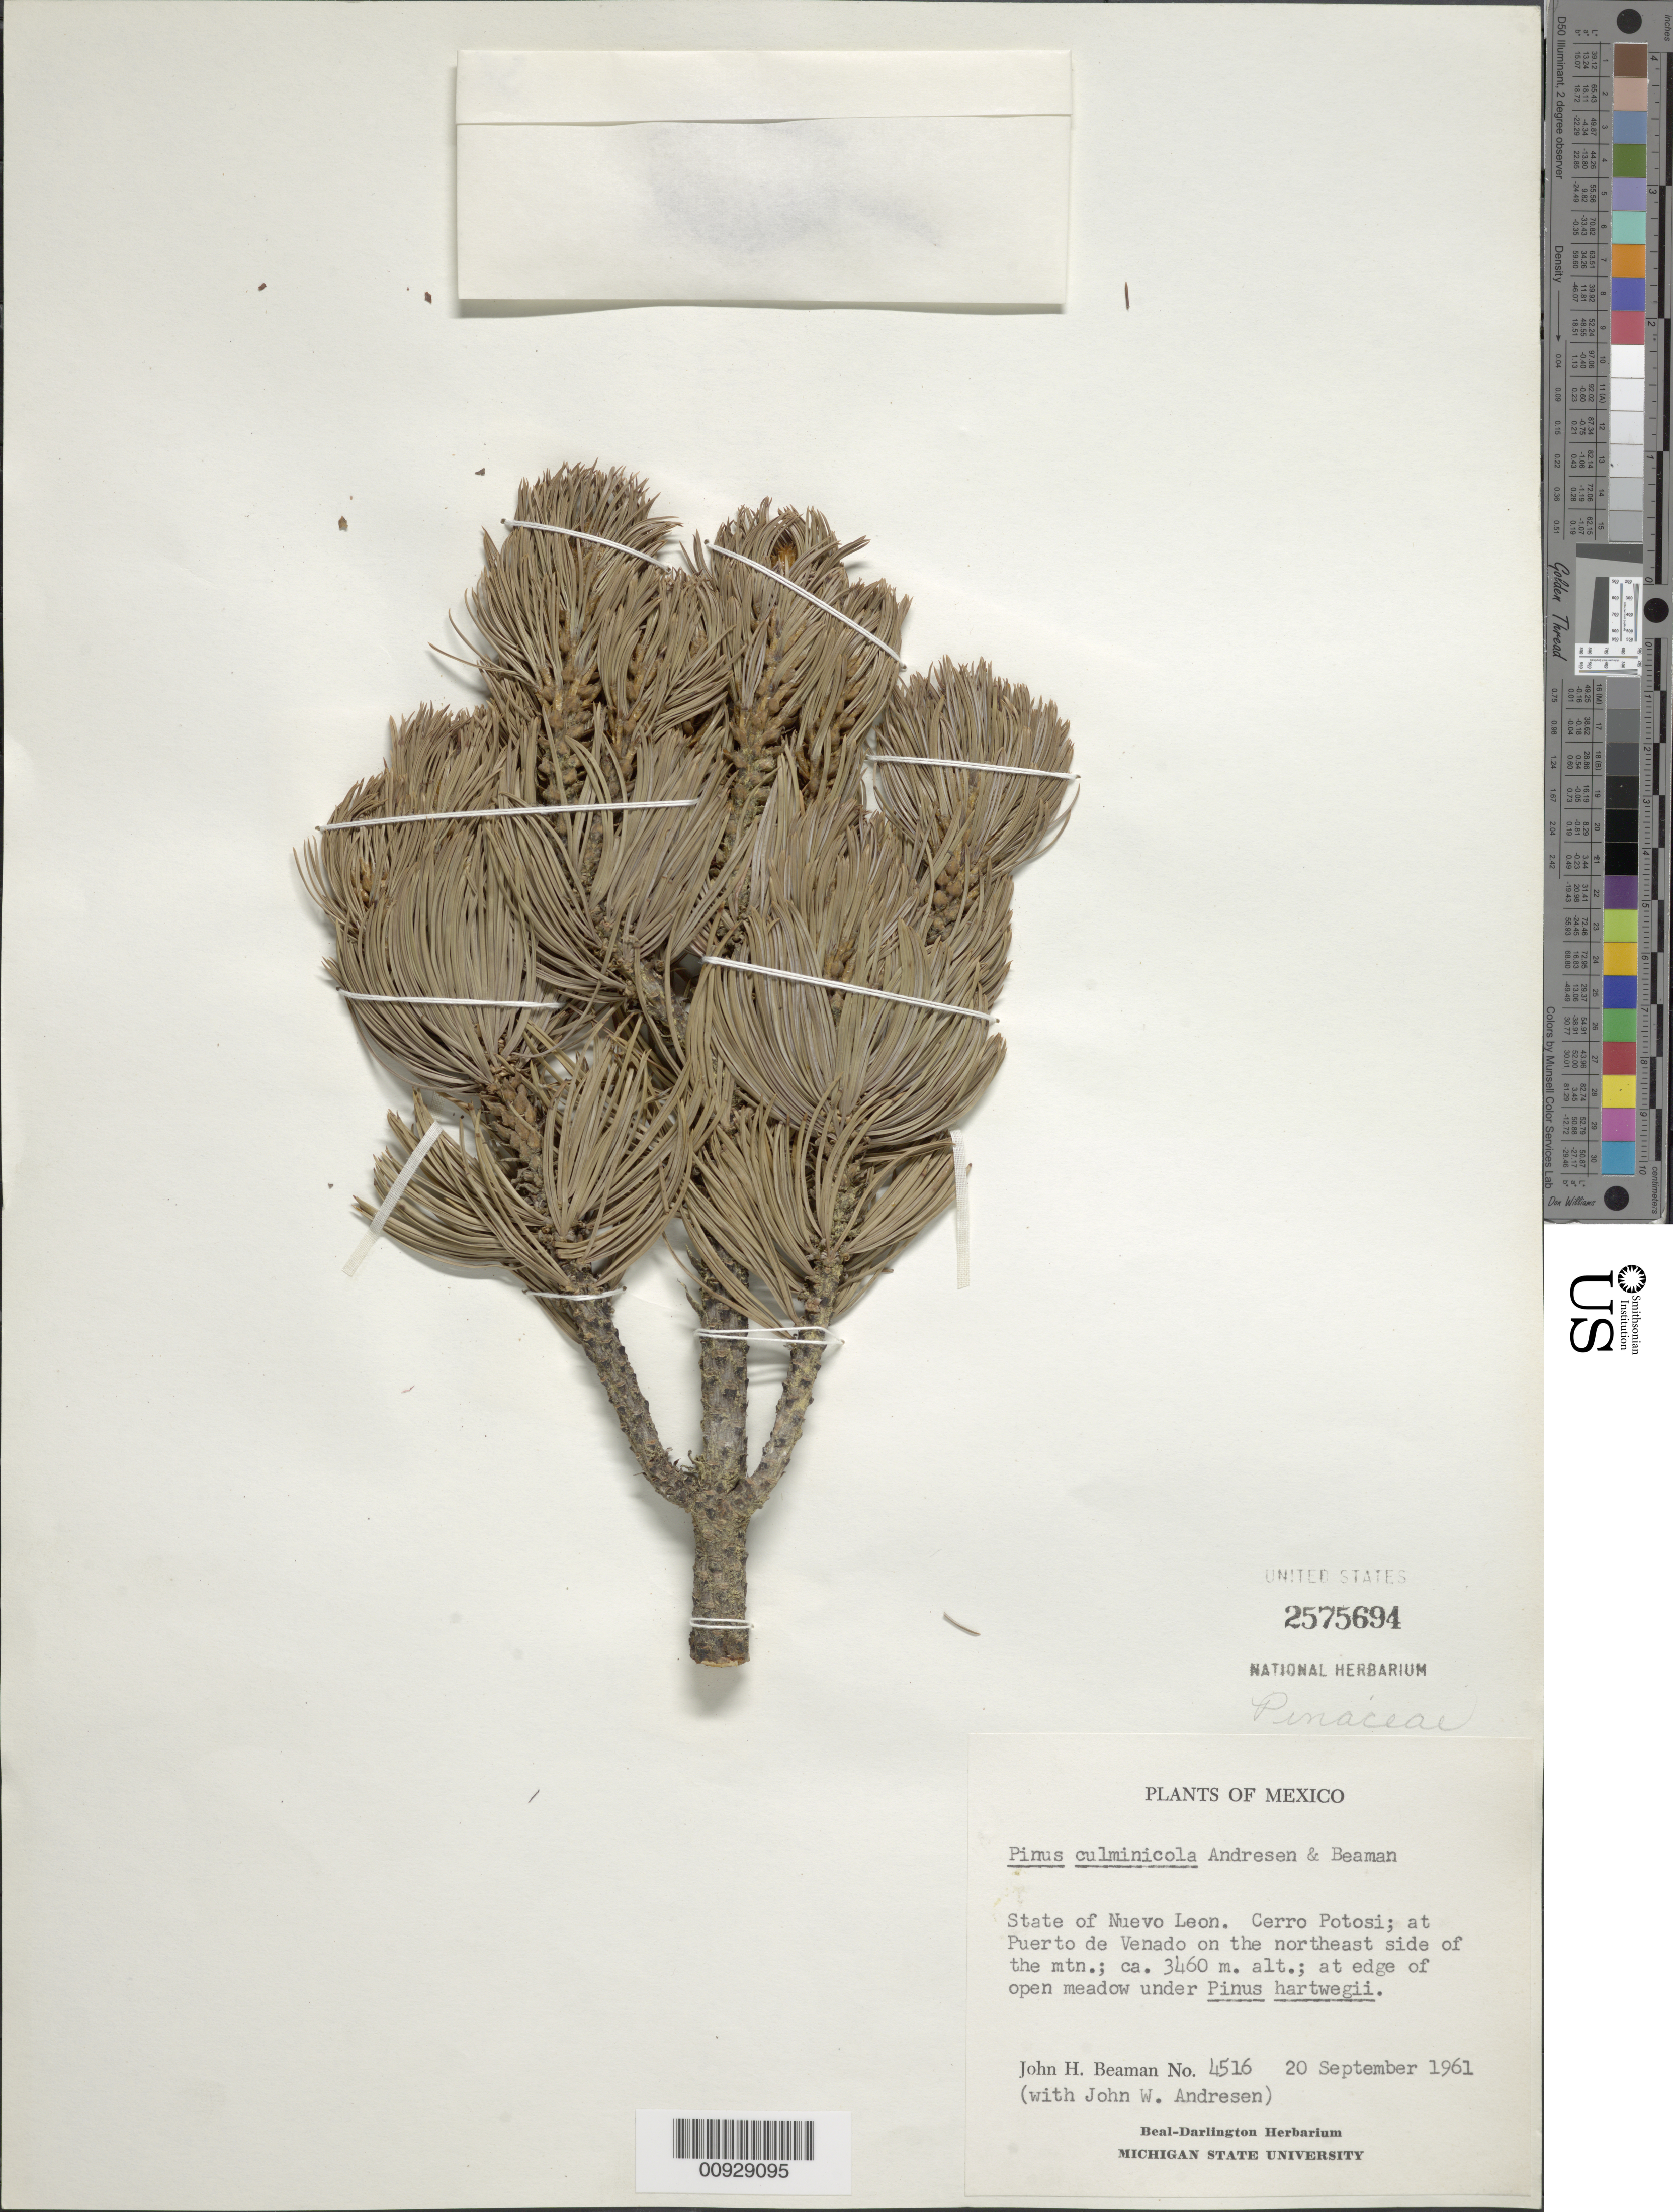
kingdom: Plantae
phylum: Tracheophyta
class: Pinopsida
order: Pinales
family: Pinaceae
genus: Pinus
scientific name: Pinus culminicola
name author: Andersen & Beaman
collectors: J. H. Beaman & J. Andrésen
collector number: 4516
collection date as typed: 20 Sep 1961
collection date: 1961-09-20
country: Mexico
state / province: Nuevo León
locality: Cerro Potosí; at Puerto de Venado on the northeast side of mountain.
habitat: Northeast side of mountain. At edge of open meadow under Pinus hartwegii.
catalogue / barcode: US 2575694